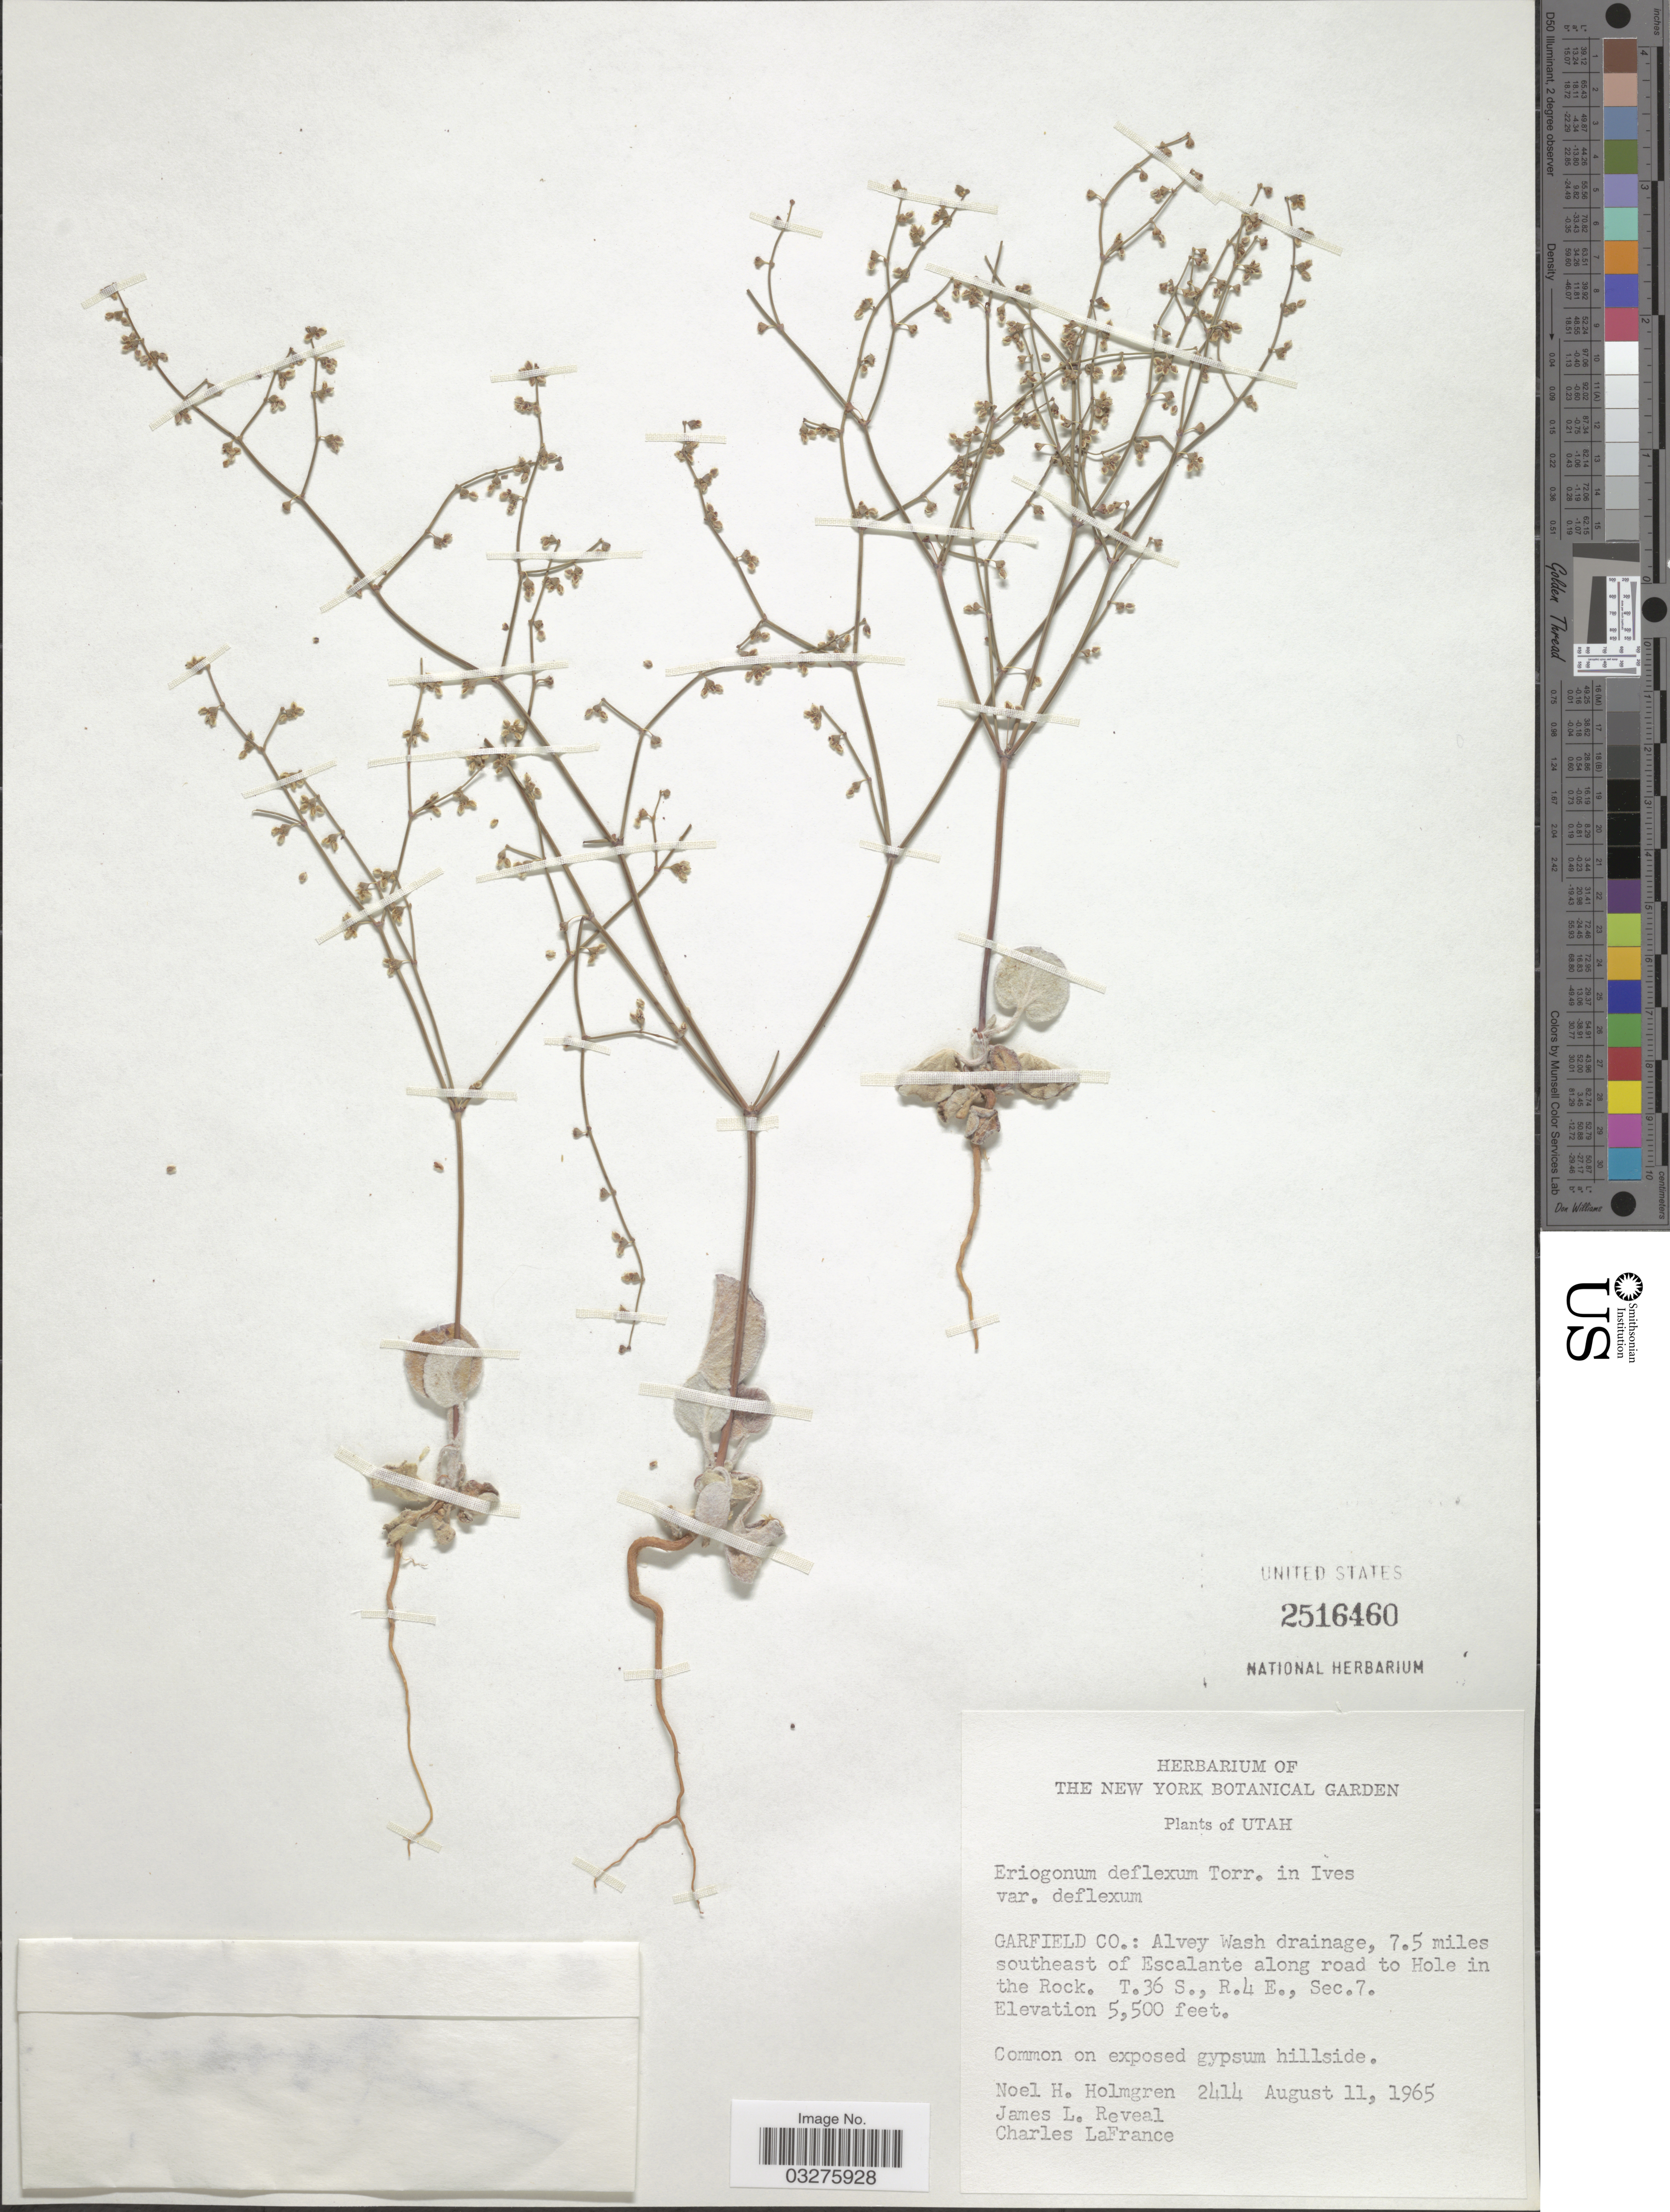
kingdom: Plantae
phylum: Tracheophyta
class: Magnoliopsida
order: Caryophyllales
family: Polygonaceae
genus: Eriogonum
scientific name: Eriogonum deflexum var. deflexum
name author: Torr. in Ives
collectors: N. H. Holmgren, J. L. Reveal & C. LaFrance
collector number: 2414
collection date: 1965-08-11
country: United States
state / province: Utah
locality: Garfield Co.: Alvey Wash drainage, 7.5 miles southeast of Escalante along road to Hole in the Rock. T.36 S., R.4 E., Sec. 7.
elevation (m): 1676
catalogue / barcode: US 2516460